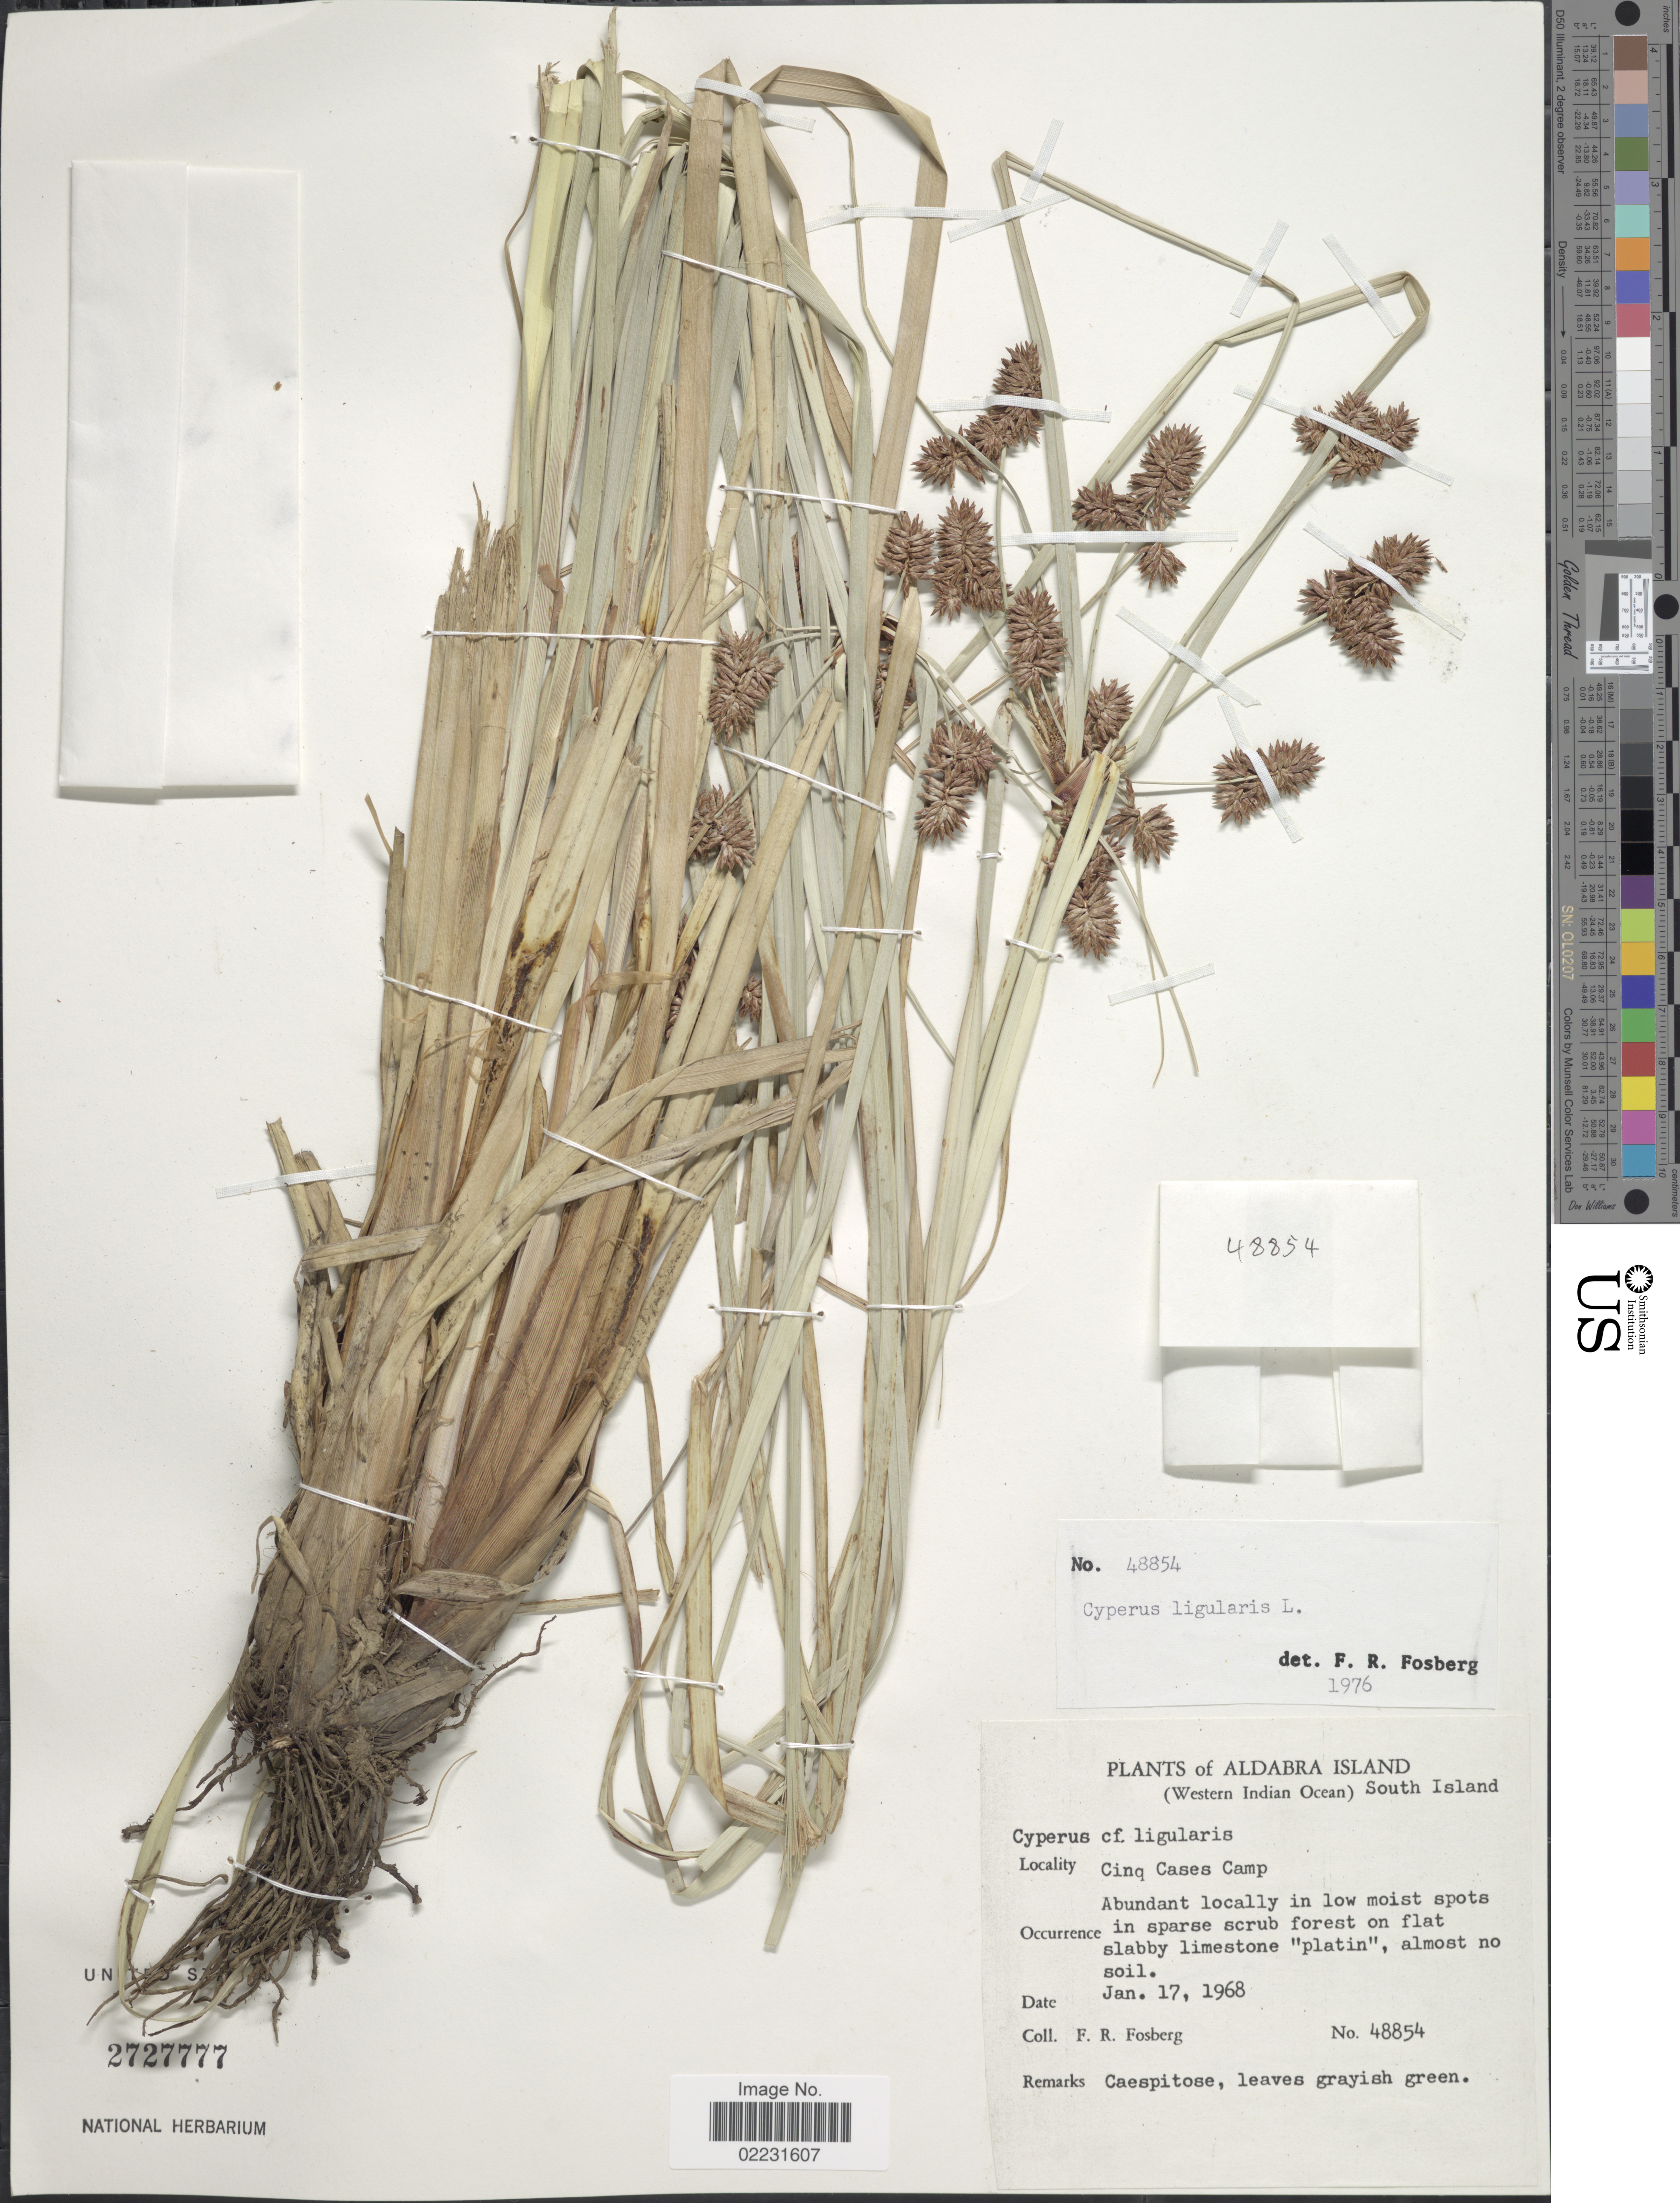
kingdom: Plantae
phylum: Tracheophyta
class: Liliopsida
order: Poales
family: Cyperaceae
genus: Cyperus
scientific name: Cyperus ligularis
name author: L.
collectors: F. R. Fosberg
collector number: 48854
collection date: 1968-01-17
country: Seychelles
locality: Aldabra Island, Western Indian Ocean, South Island, Cinq Cases Camp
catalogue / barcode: US 2727777